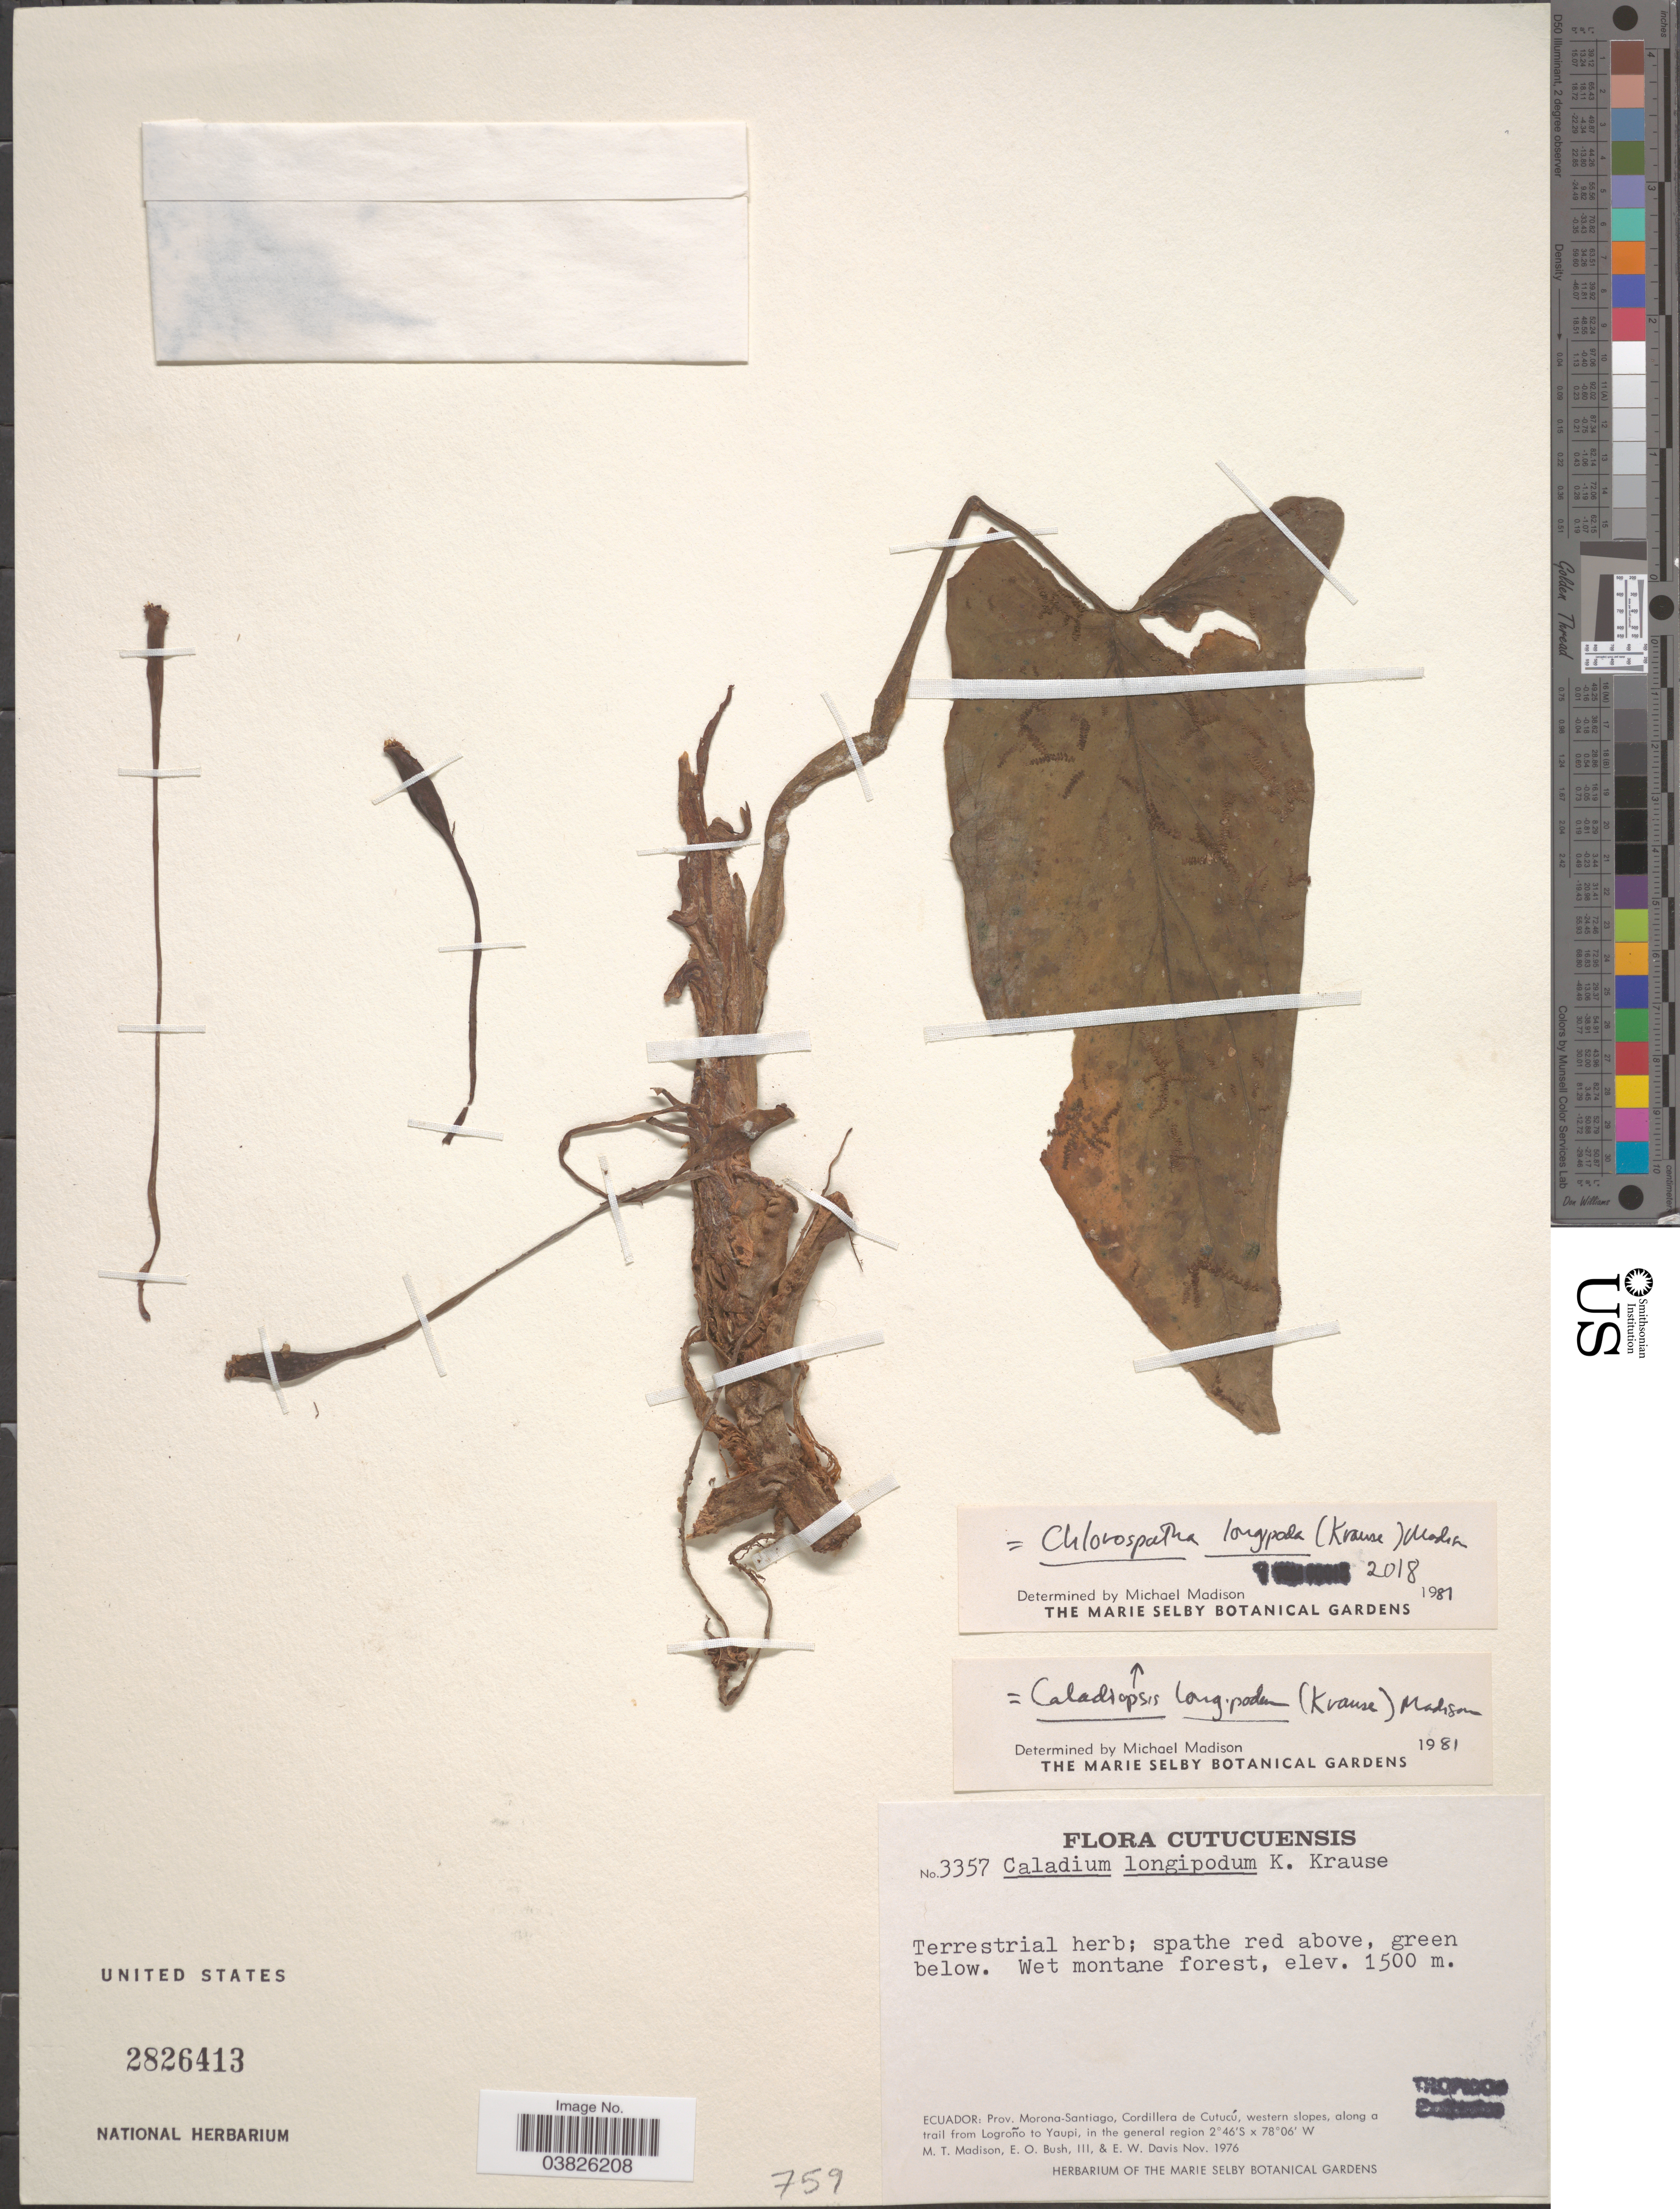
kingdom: Plantae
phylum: Tracheophyta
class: Liliopsida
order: Alismatales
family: Araceae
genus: Chlorospatha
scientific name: Chlorospatha longipoda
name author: (K. Krause) Madison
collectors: M. T. Madison, E. O. Bush & E. W. Davis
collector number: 3357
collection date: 1976-11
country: Ecuador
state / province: Morona-Santiago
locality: Cutucuensis. Cordillera de Cutucú, western slopes, along a trail from Logroño to Yaupi, in the general region.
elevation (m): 1500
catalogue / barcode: US 2826413